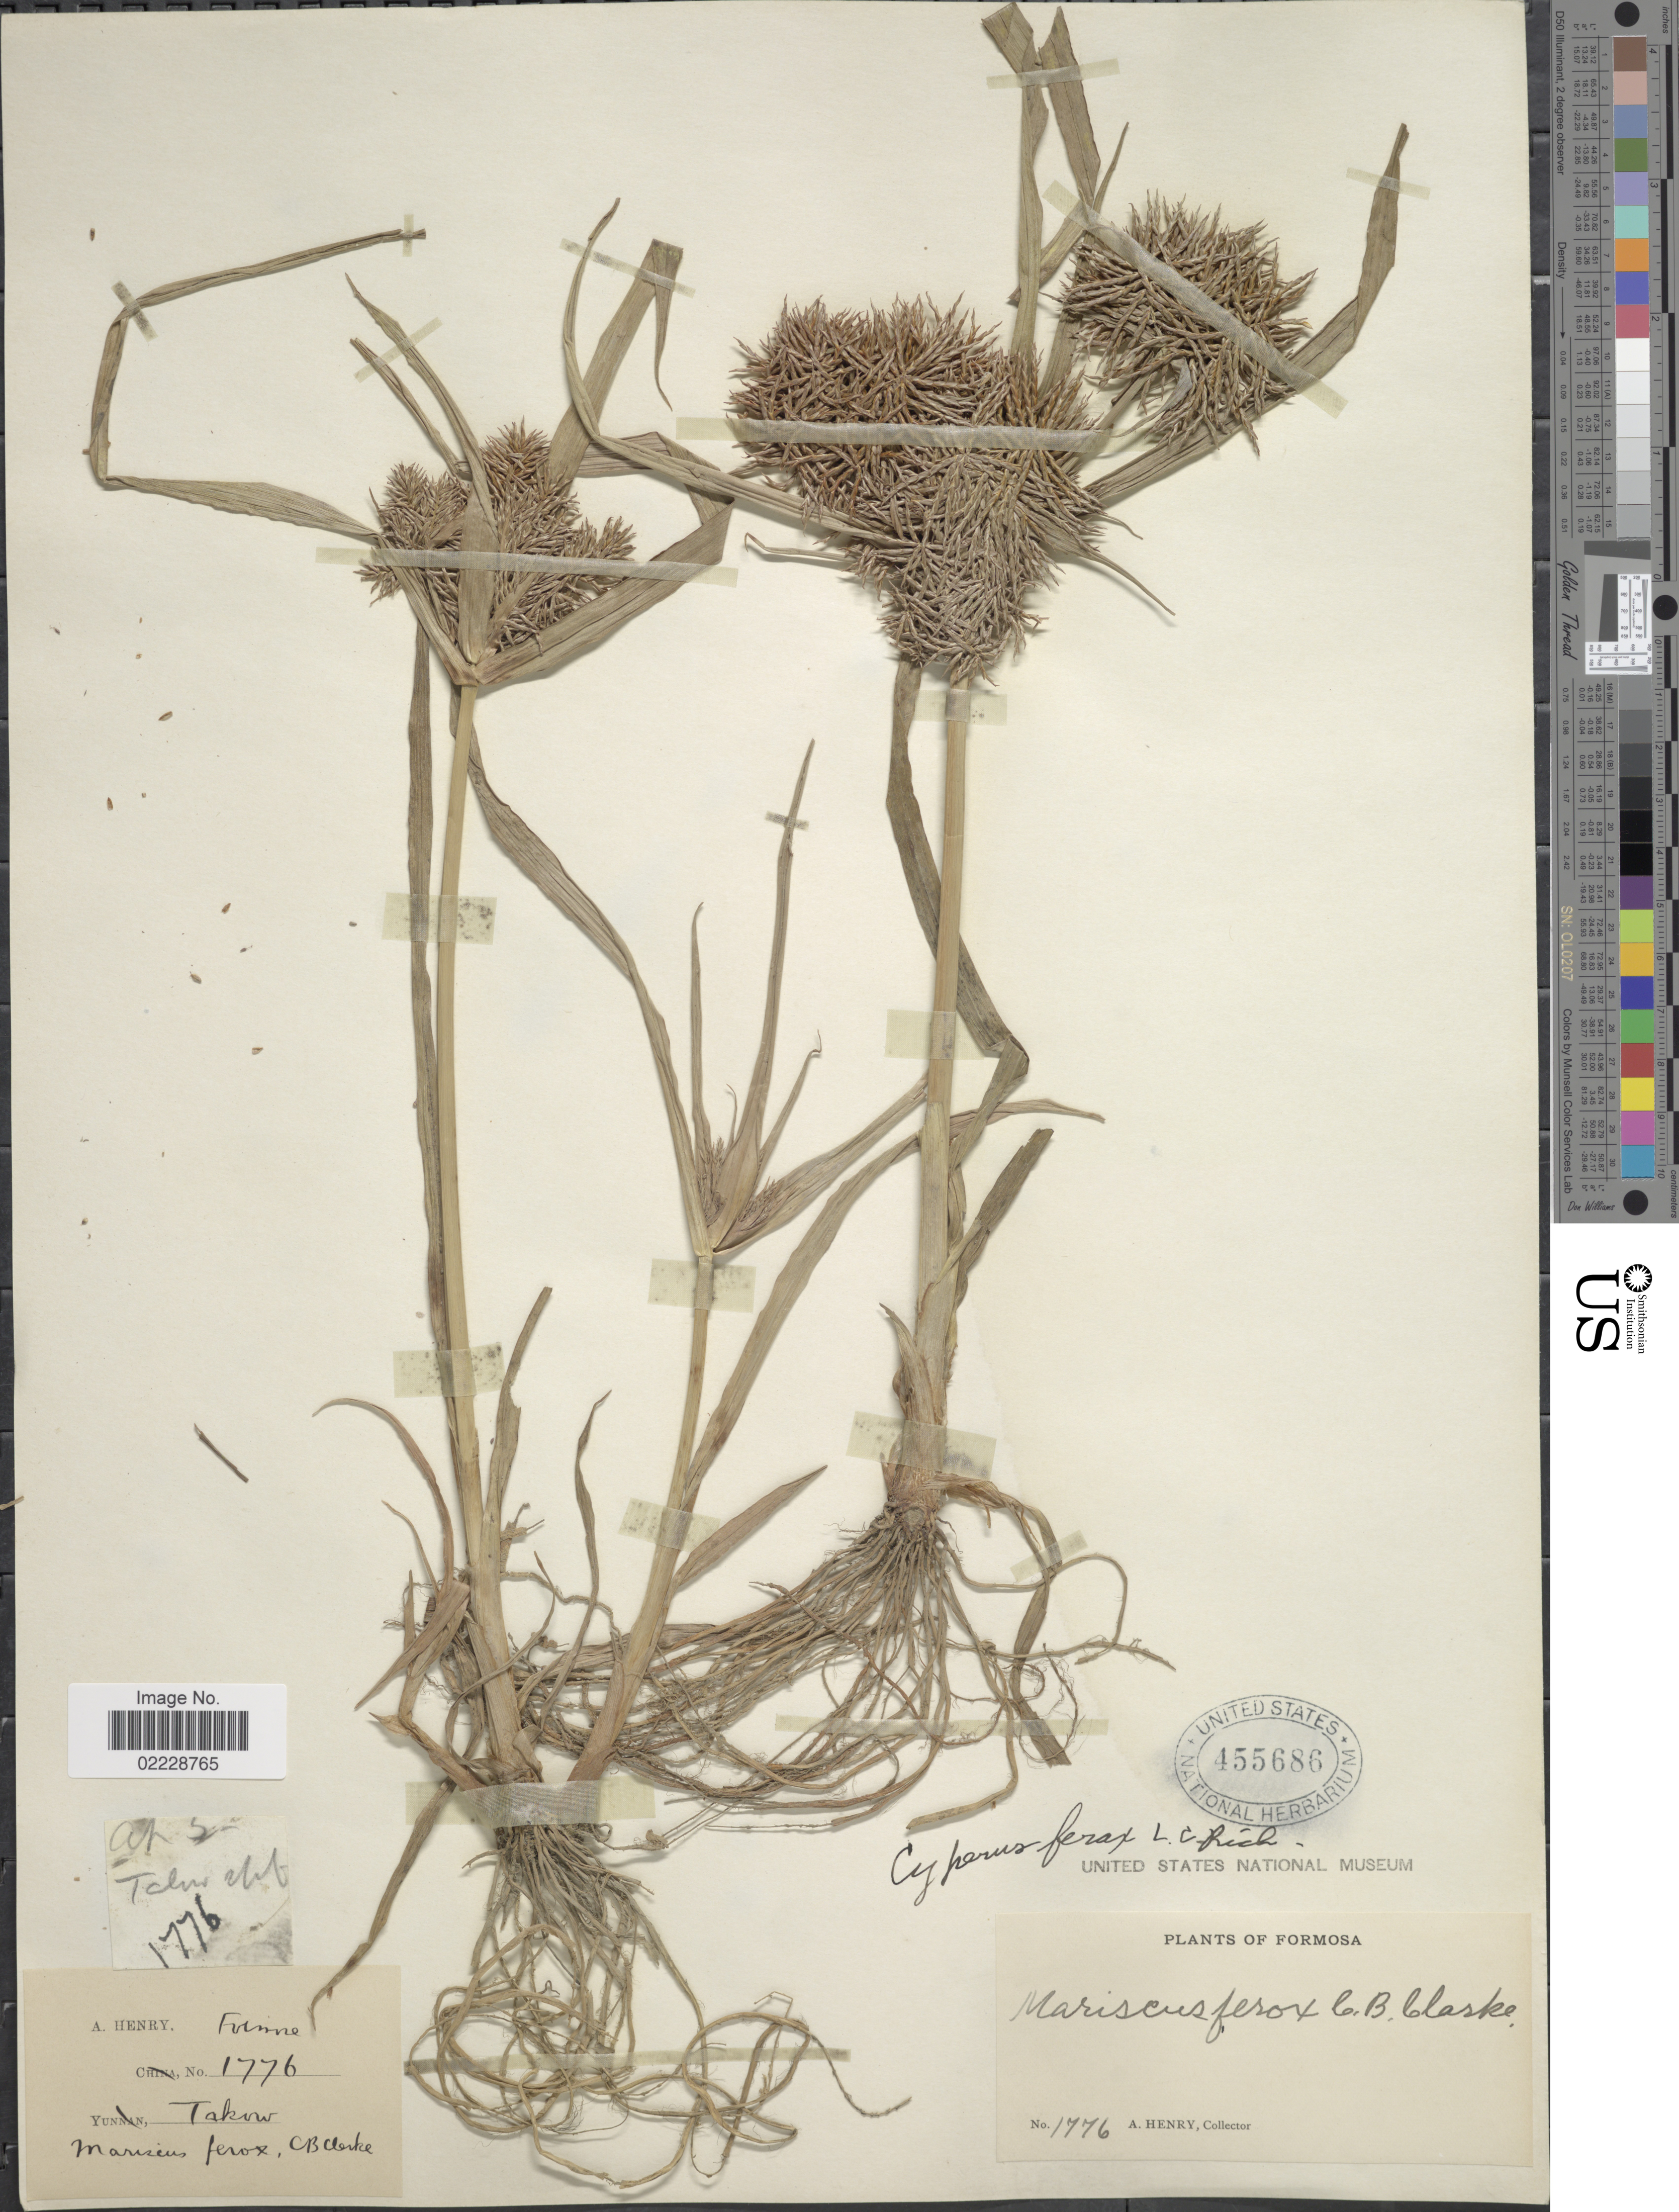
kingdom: Plantae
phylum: Tracheophyta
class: Liliopsida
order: Poales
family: Cyperaceae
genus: Cyperus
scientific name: Cyperus odoratus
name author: L.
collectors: A. Henry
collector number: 1776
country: Taiwan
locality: Formosa, Takow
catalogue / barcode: US 455686